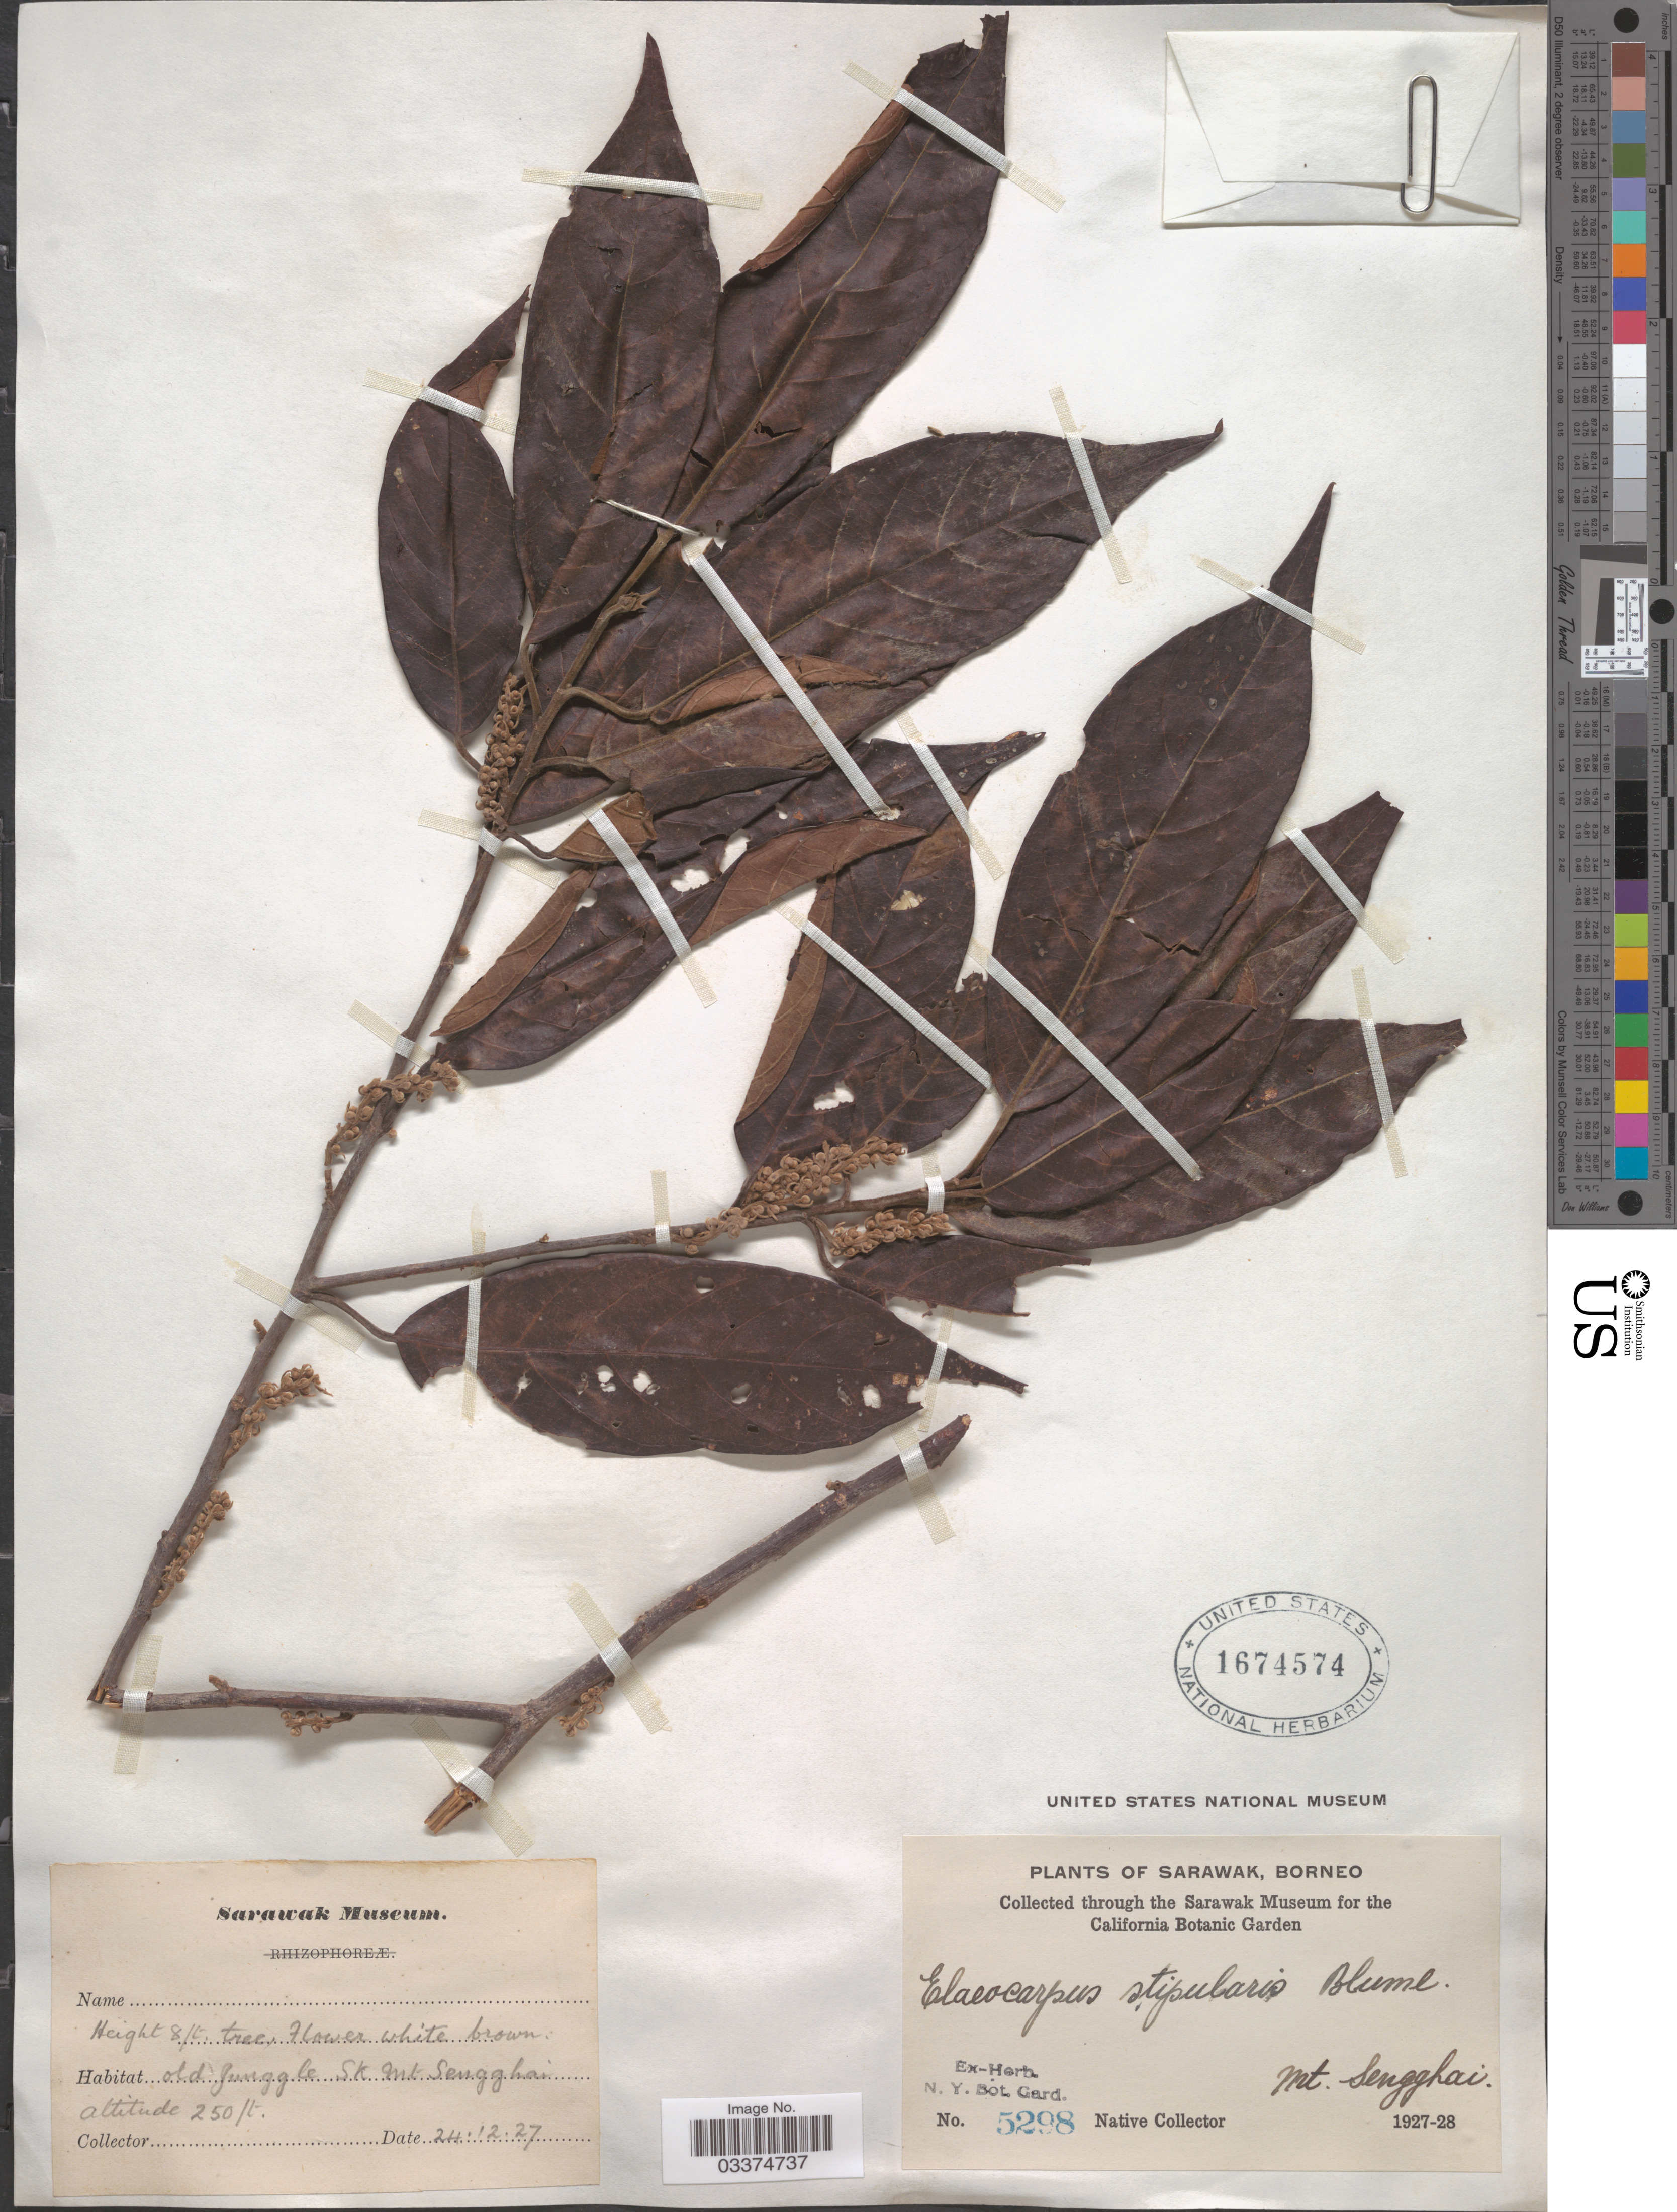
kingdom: Plantae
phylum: Tracheophyta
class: Magnoliopsida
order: Oxalidales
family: Elaeocarpaceae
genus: Elaeocarpus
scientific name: Elaeocarpus stipularis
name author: Blume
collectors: Native collector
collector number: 5298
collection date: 1927-12-24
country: Malaysia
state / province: Sarawak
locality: Borneo. Old junggle SK Mt. Sengghai.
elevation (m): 76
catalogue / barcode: US 1674574